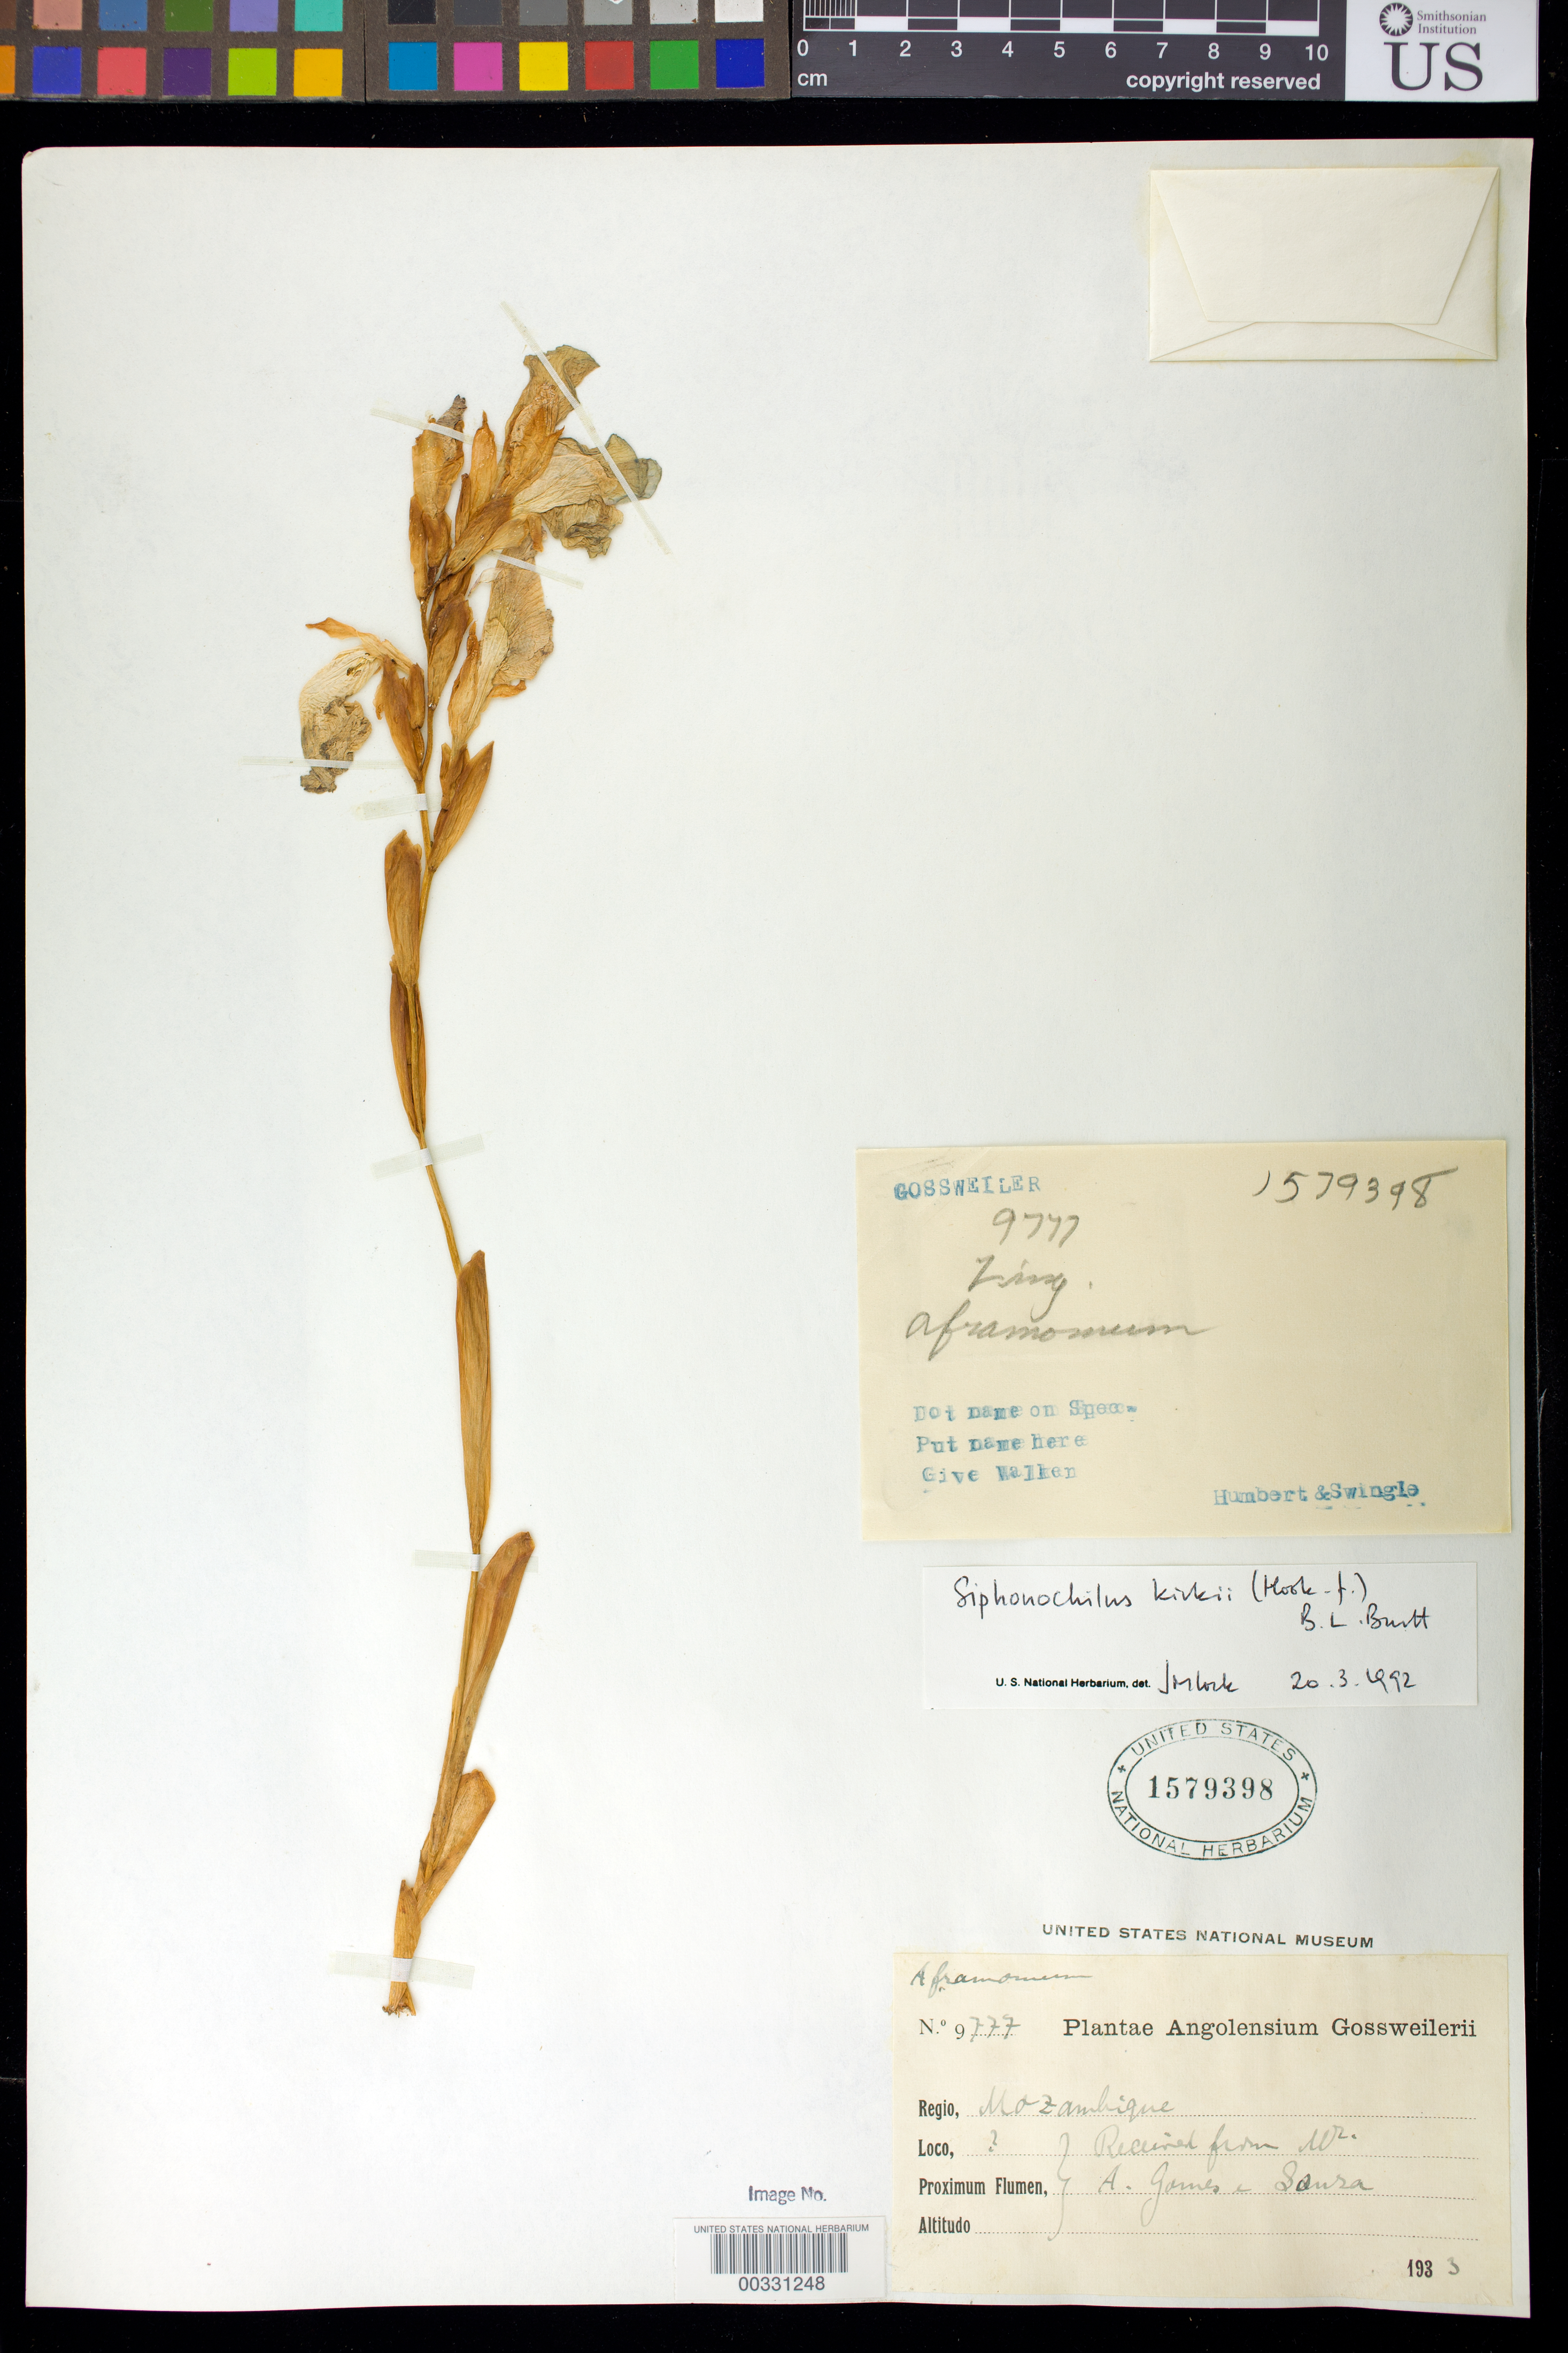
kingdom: Plantae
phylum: Tracheophyta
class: Liliopsida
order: Zingiberales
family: Zingiberaceae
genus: Siphonochilus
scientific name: Siphonochilus kirkii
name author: (Hook. f.) B.L. Burtt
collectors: F. Gossweiler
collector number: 9777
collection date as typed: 1933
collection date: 1933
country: Mozambique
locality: Received from a. gomes i saura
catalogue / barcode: US 1579398